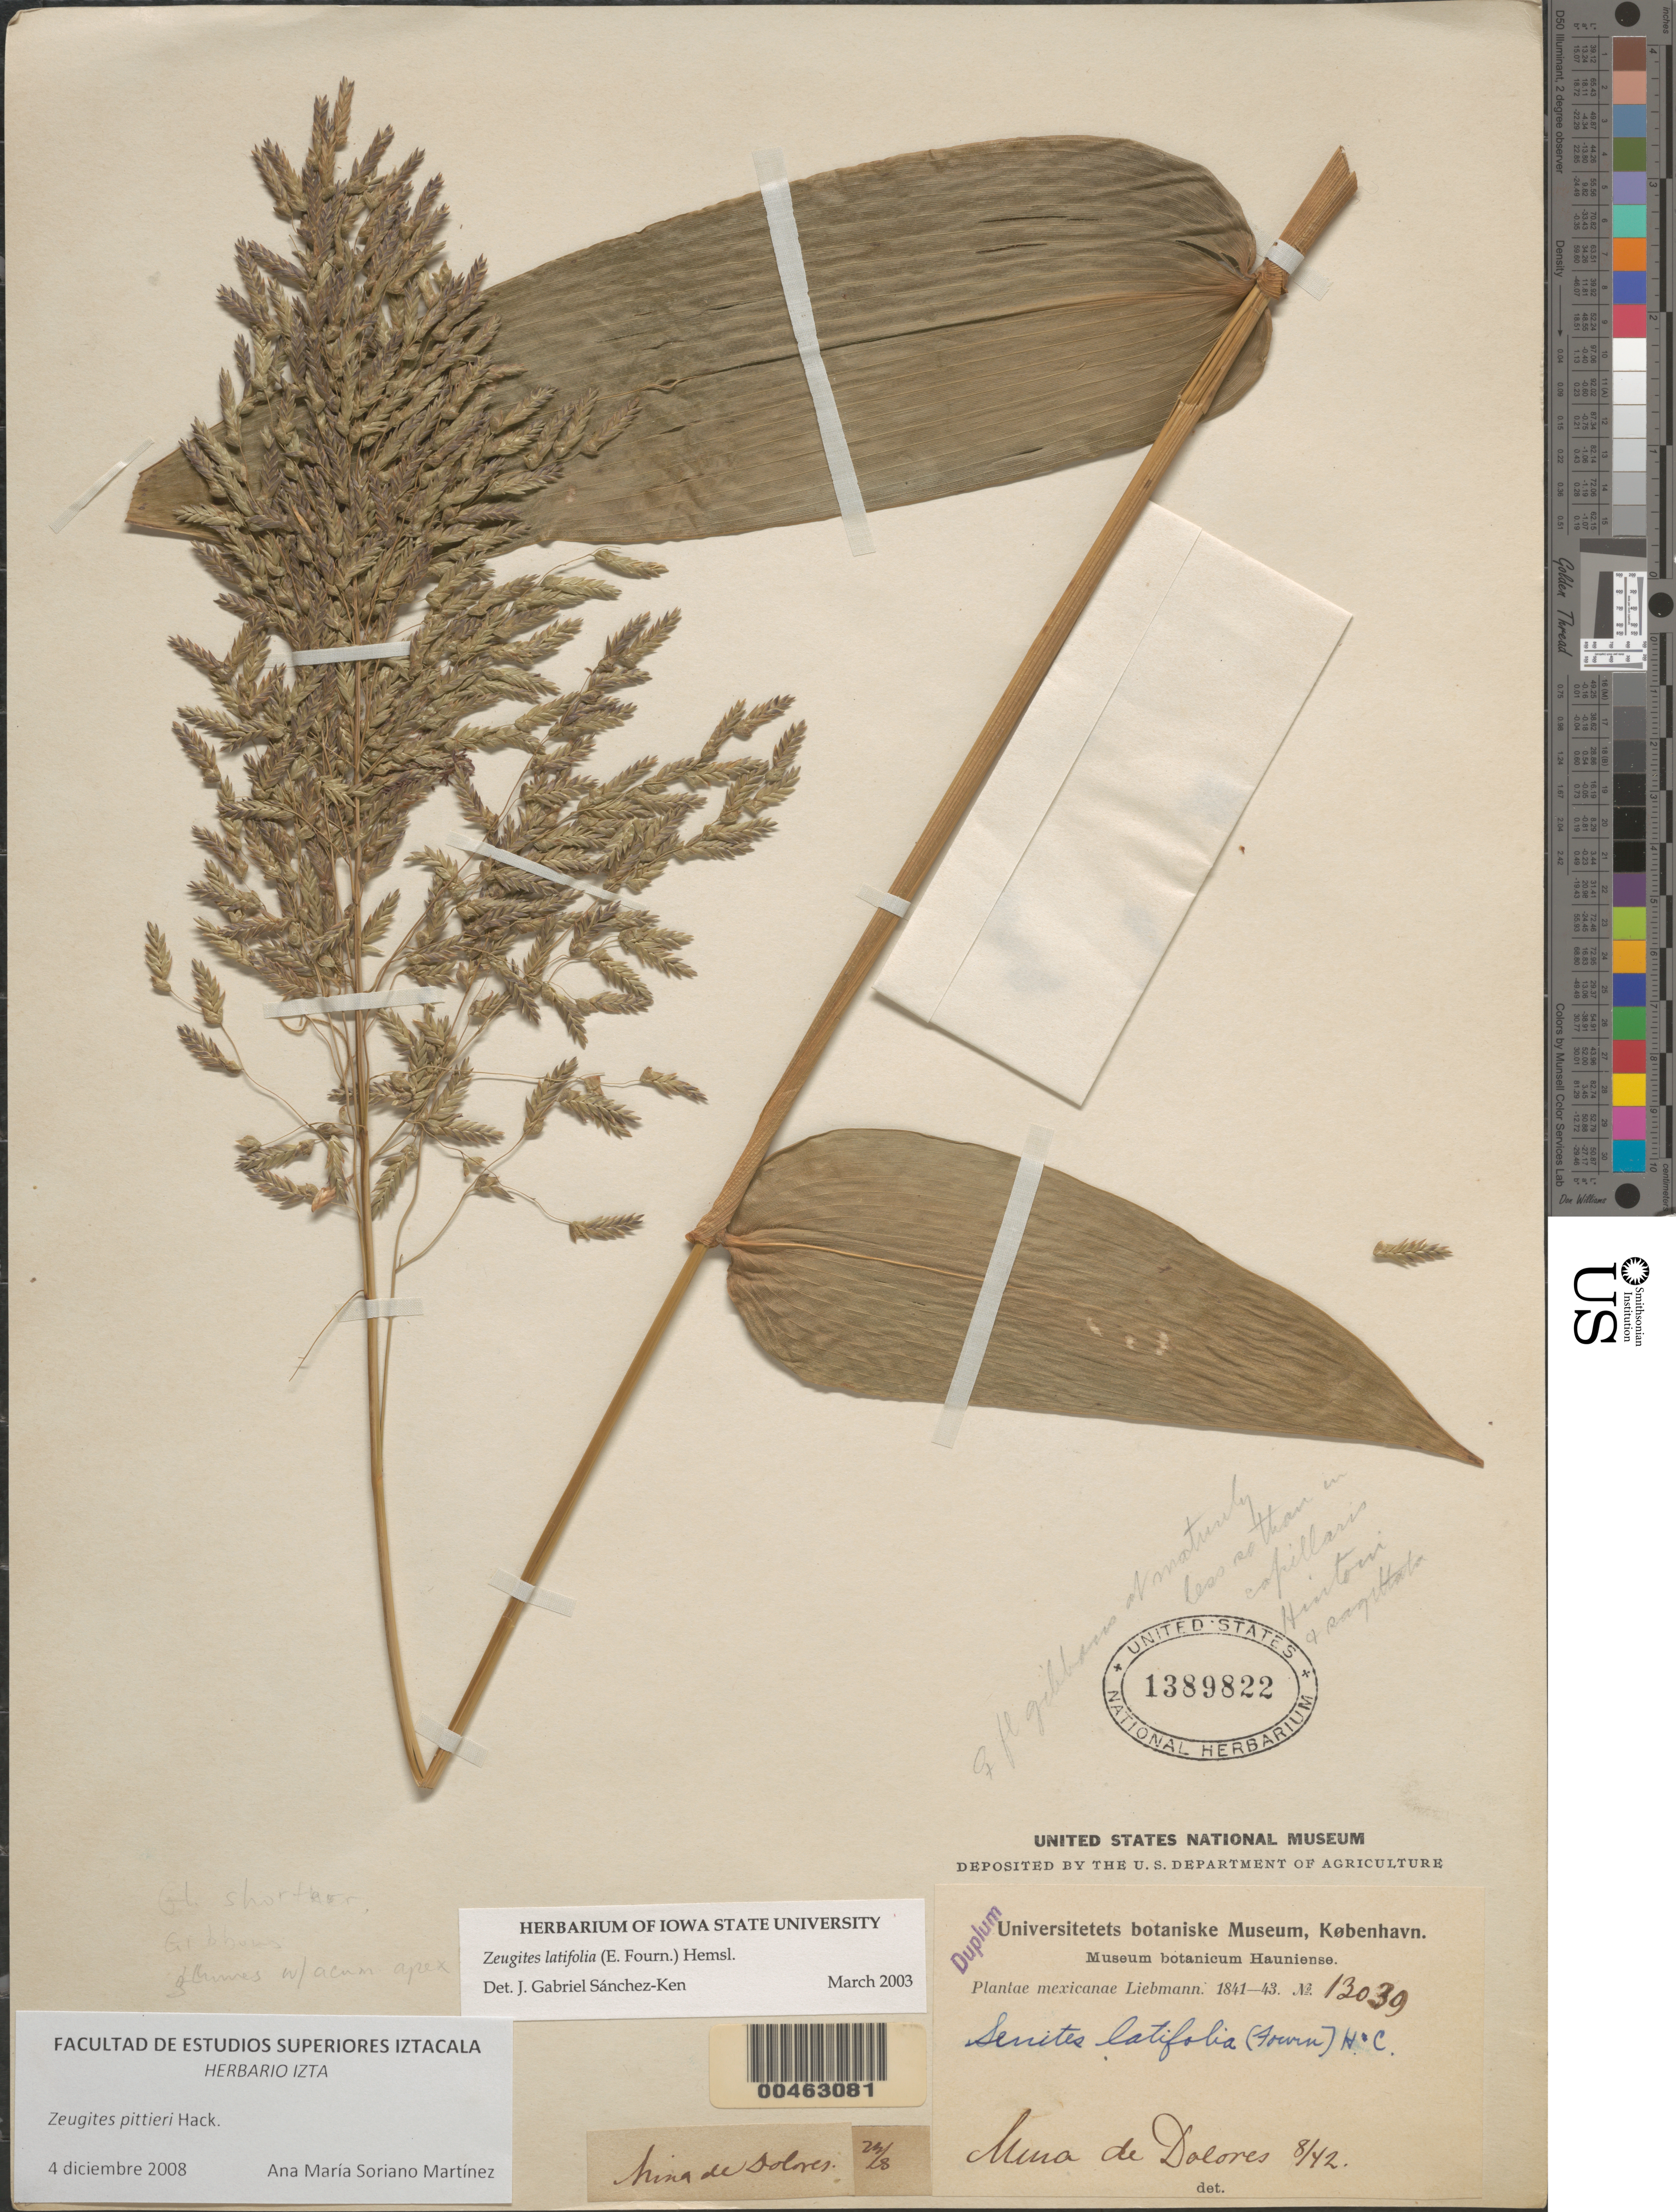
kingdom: Plantae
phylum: Tracheophyta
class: Liliopsida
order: Poales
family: Poaceae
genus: Zeugites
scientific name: Zeugites latifolius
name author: (E. Fourn.) Hemsl.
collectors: F. M. Liebmann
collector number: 13039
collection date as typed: Aug 1842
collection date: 1842-08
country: Mexico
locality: Mina de Dolores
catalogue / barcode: US 1389822